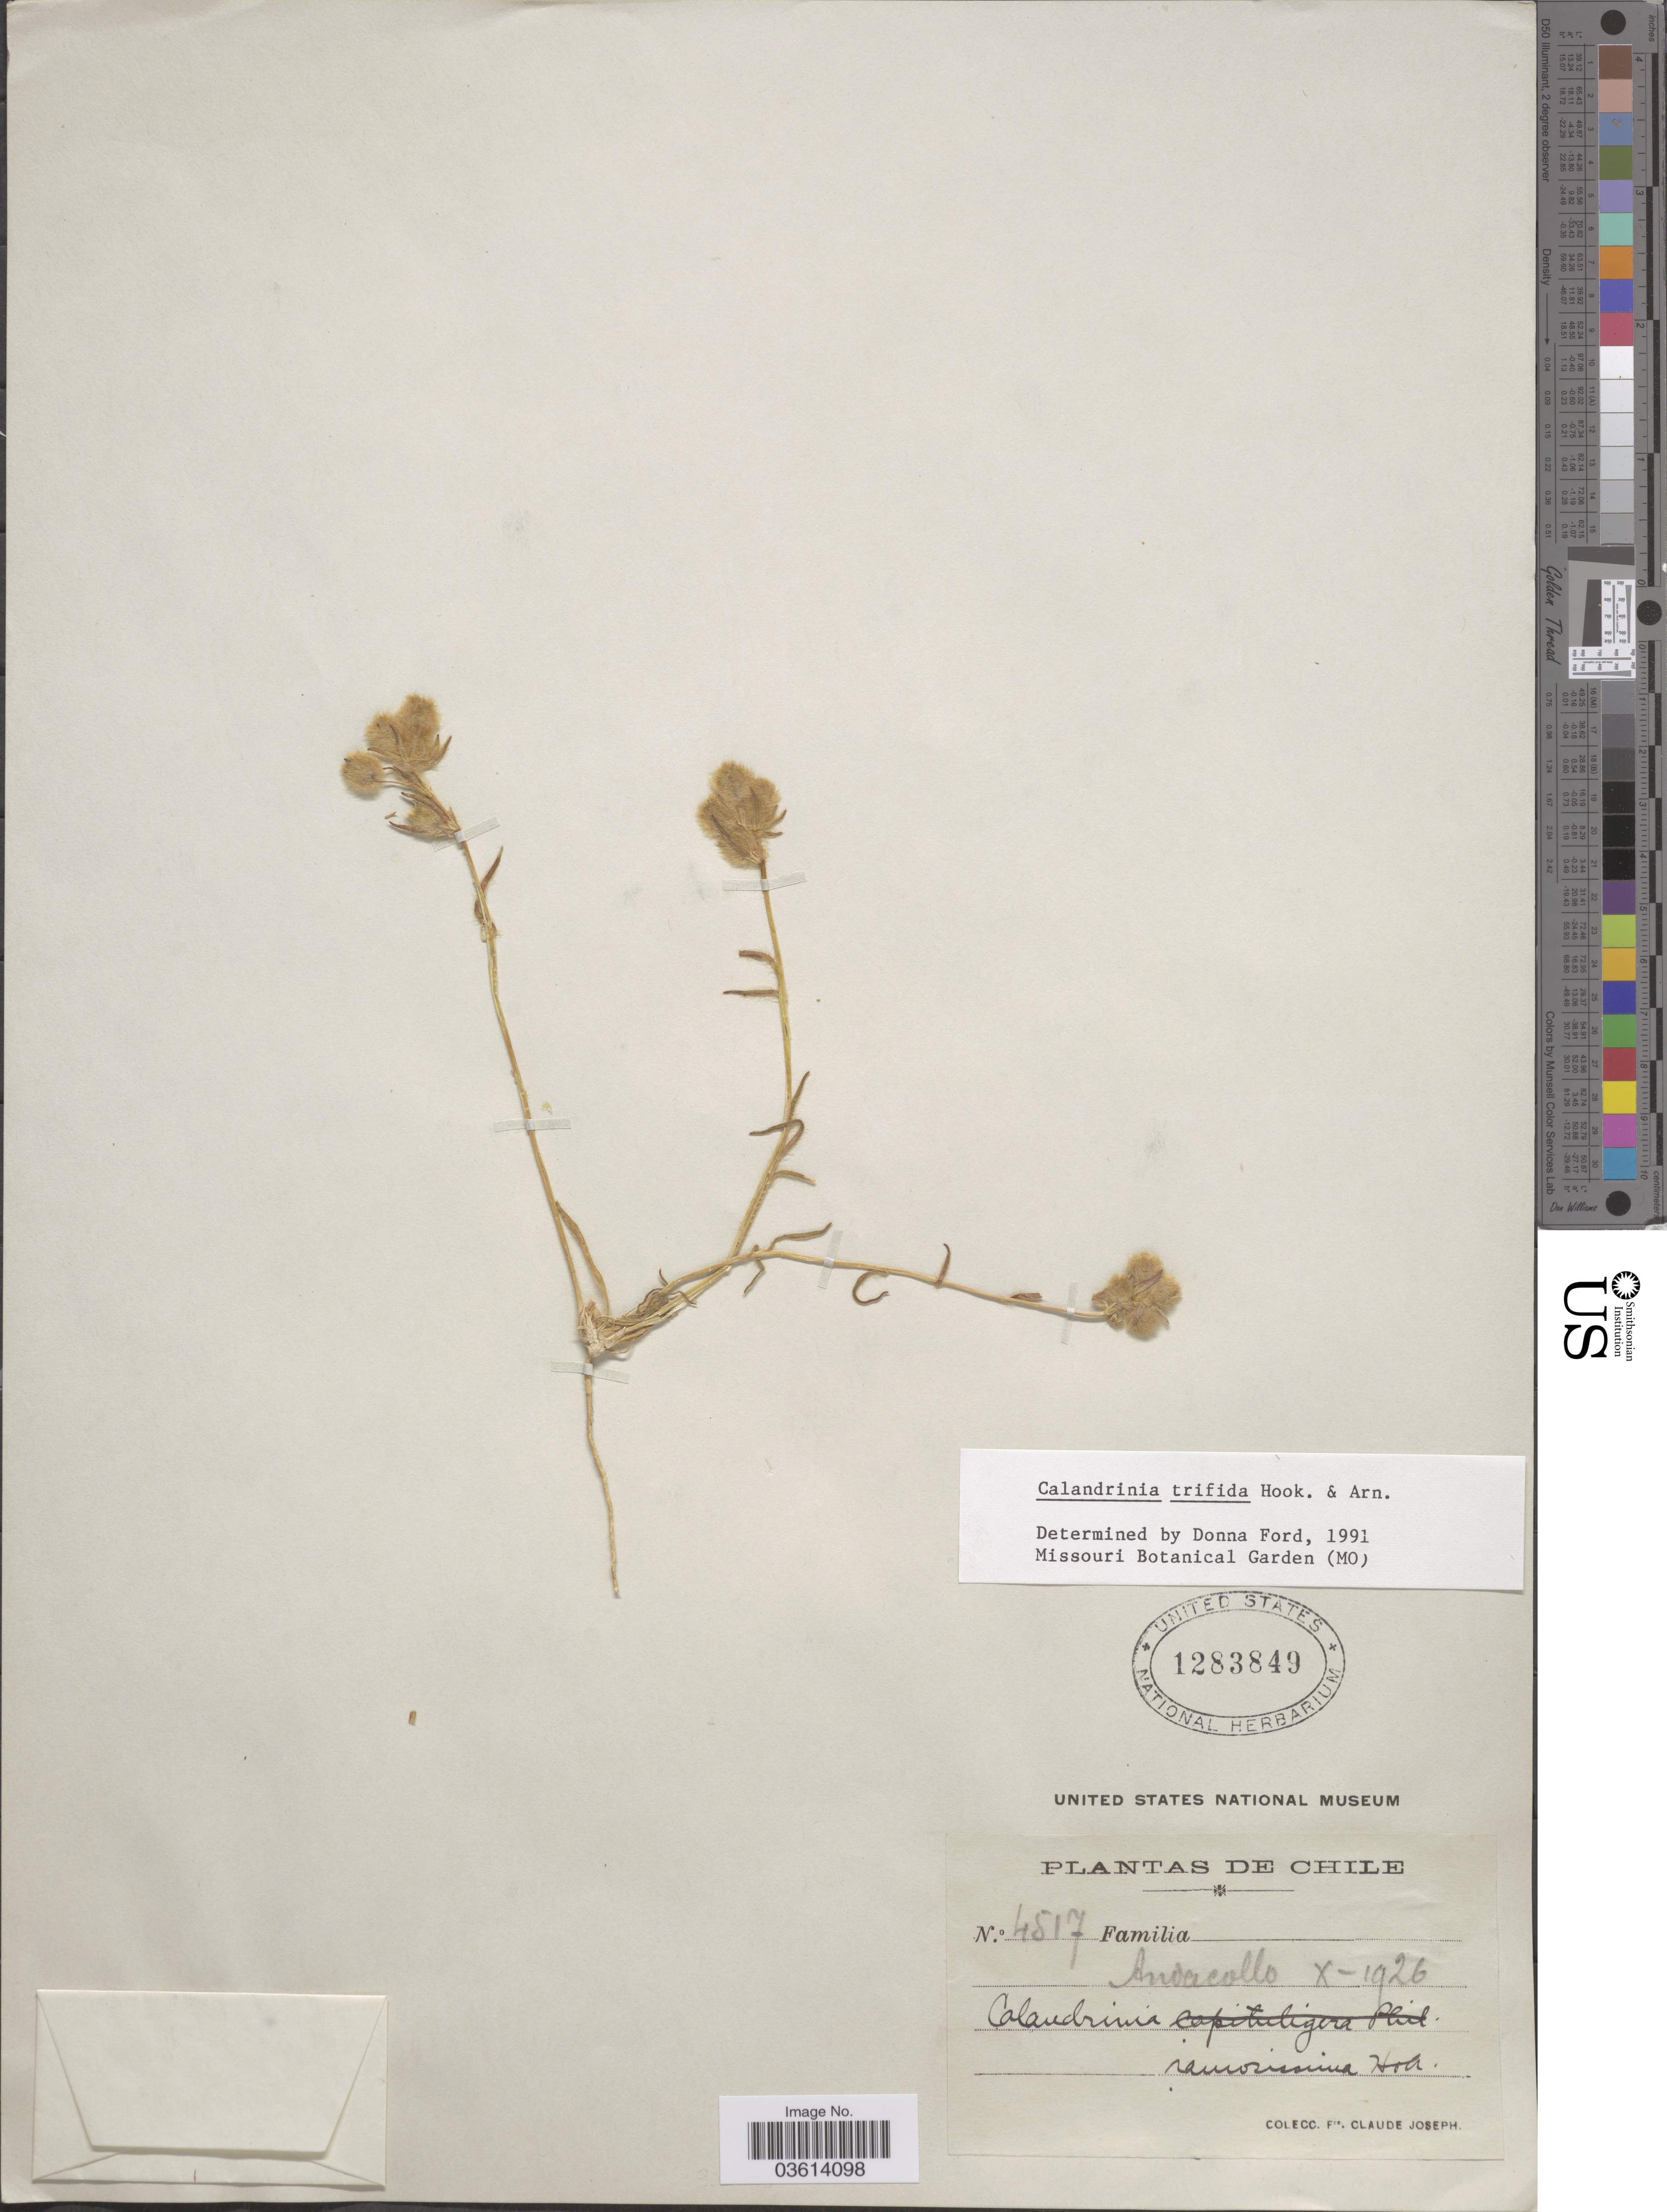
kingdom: Plantae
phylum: Tracheophyta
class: Magnoliopsida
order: Caryophyllales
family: Montiaceae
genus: Montiopsis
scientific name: Montiopsis trifida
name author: (Hook. & Arn.) D.I. Ford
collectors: Bro. Claude-Joseph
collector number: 4517*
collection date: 1926-10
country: Chile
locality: Andacollo.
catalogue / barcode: US 1283849